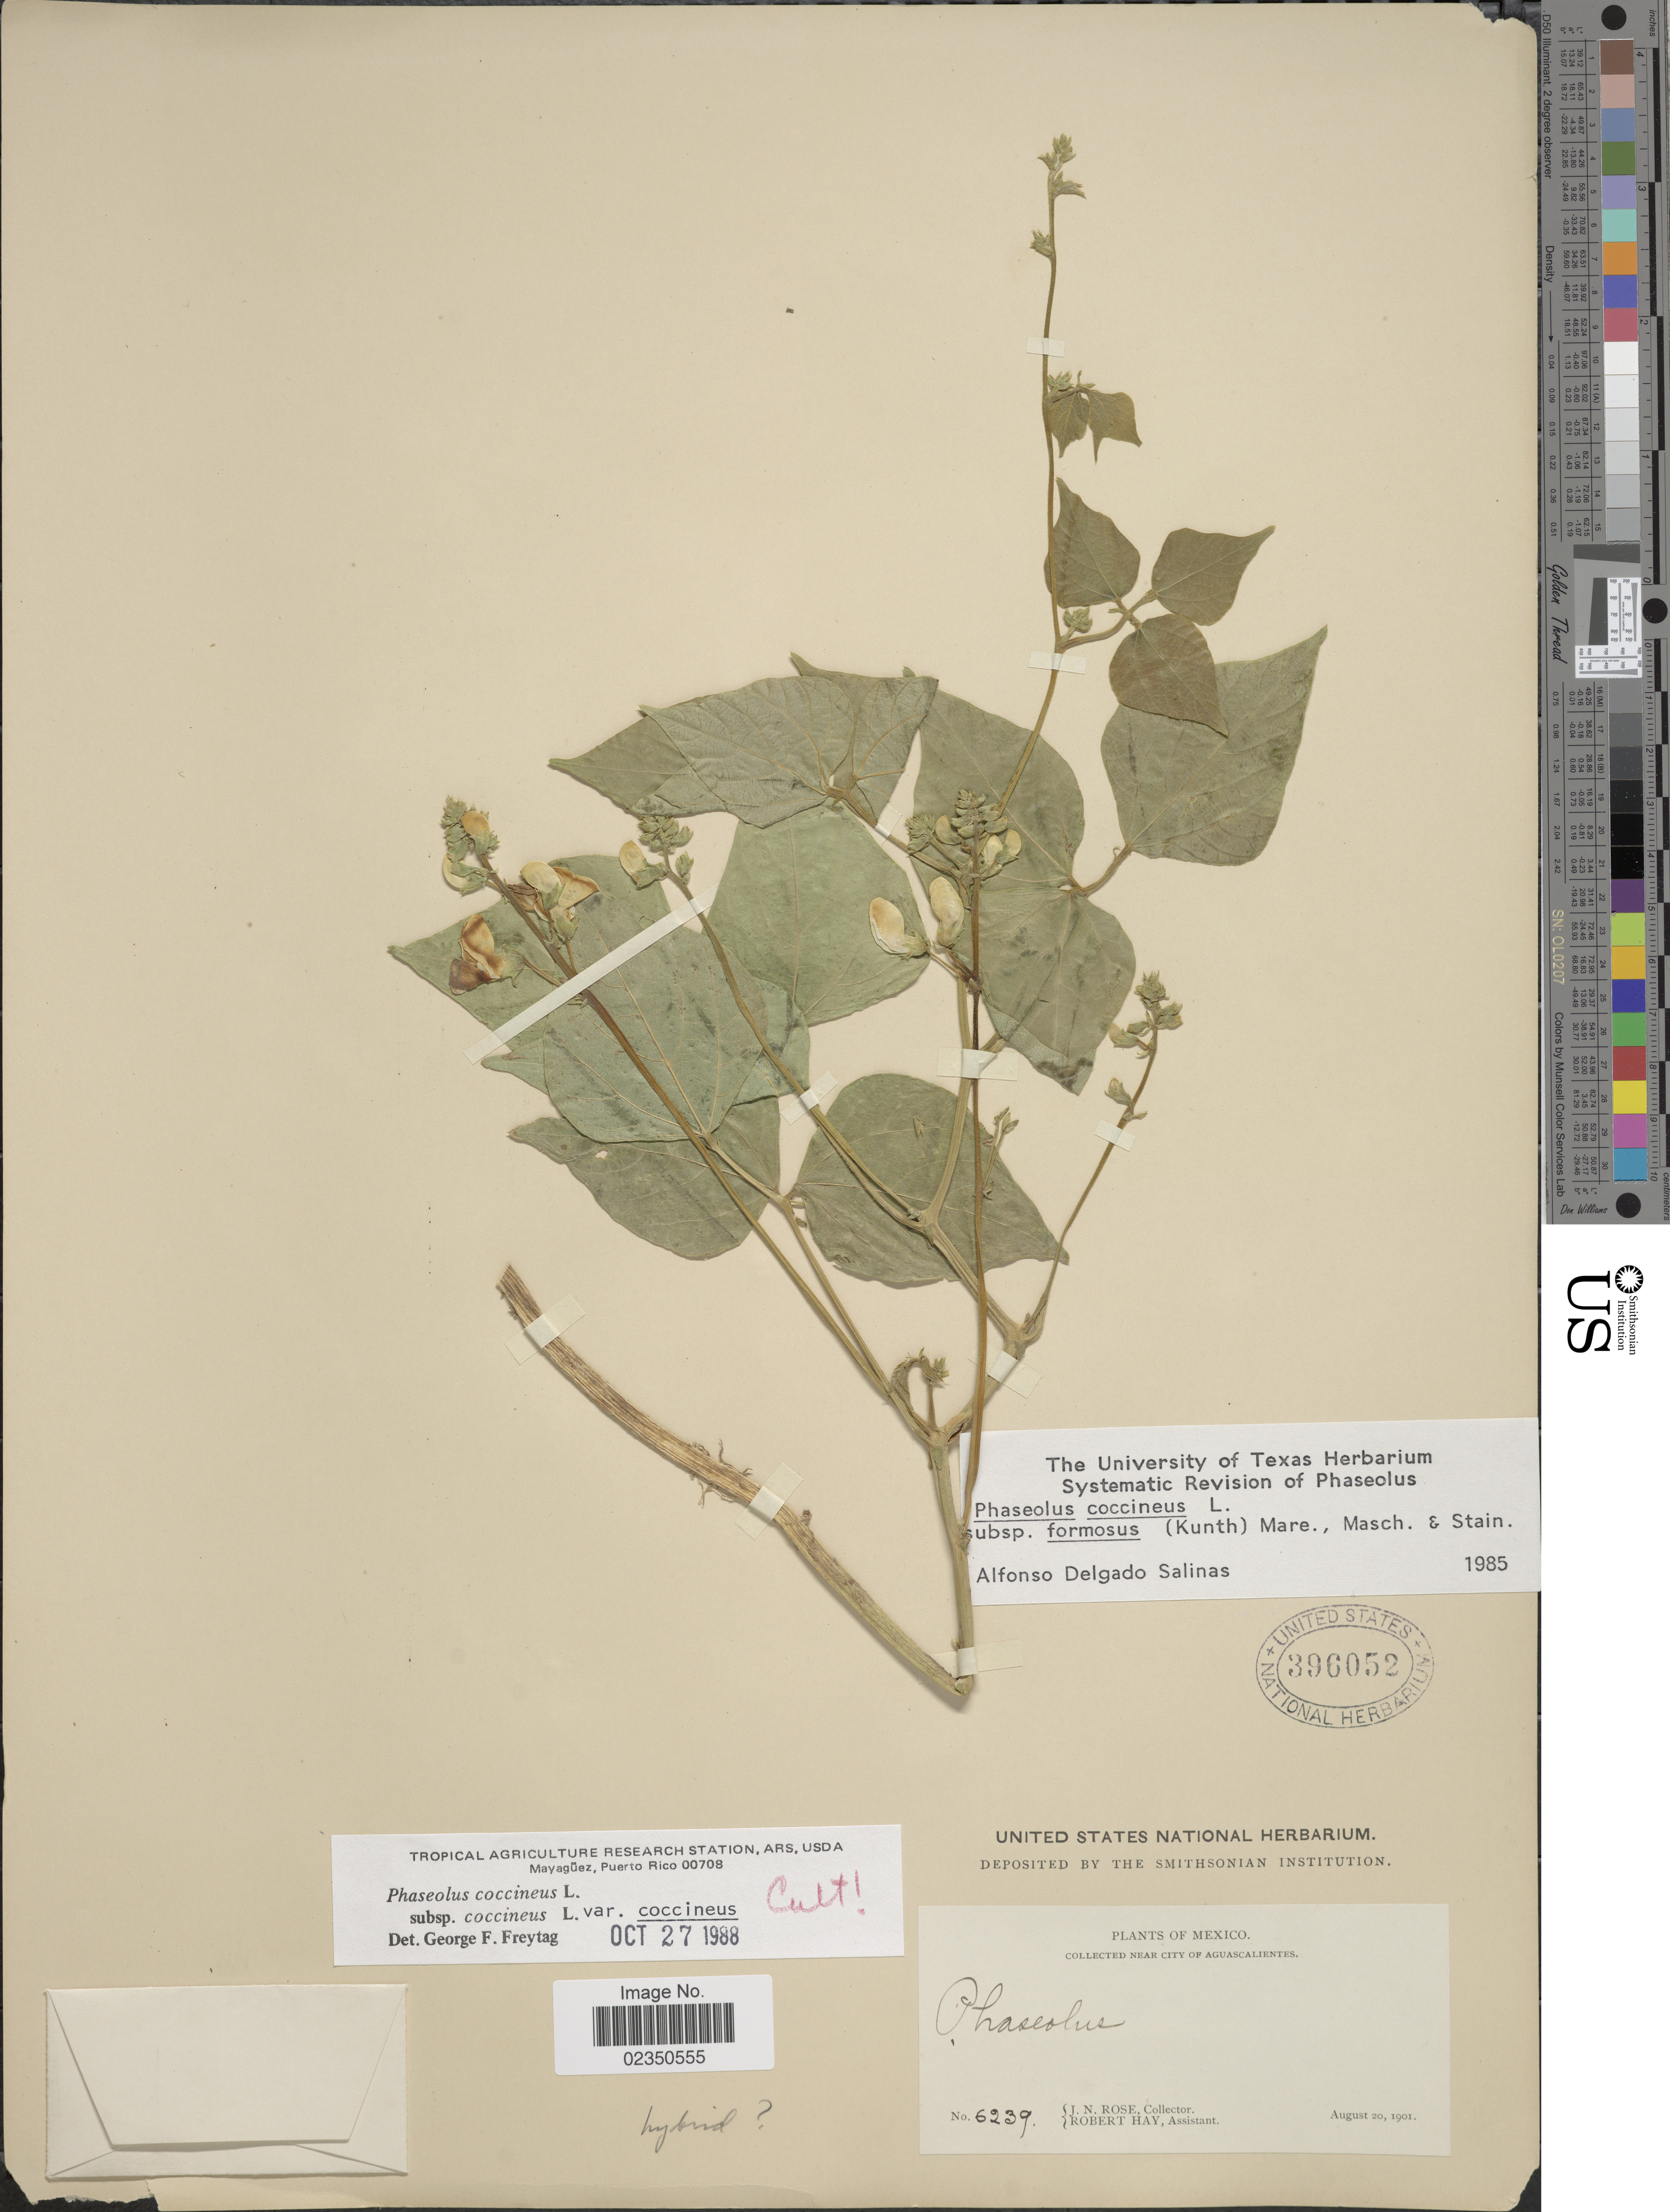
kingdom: Plantae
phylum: Tracheophyta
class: Magnoliopsida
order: Fabales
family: Fabaceae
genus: Phaseolus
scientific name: Phaseolus coccineus var. coccineus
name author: L.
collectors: J. N. Rose & R. Hay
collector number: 6239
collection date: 1901-08-20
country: Mexico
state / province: Aguascalientes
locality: Near city of Aguascalientes.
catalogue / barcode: US 396052